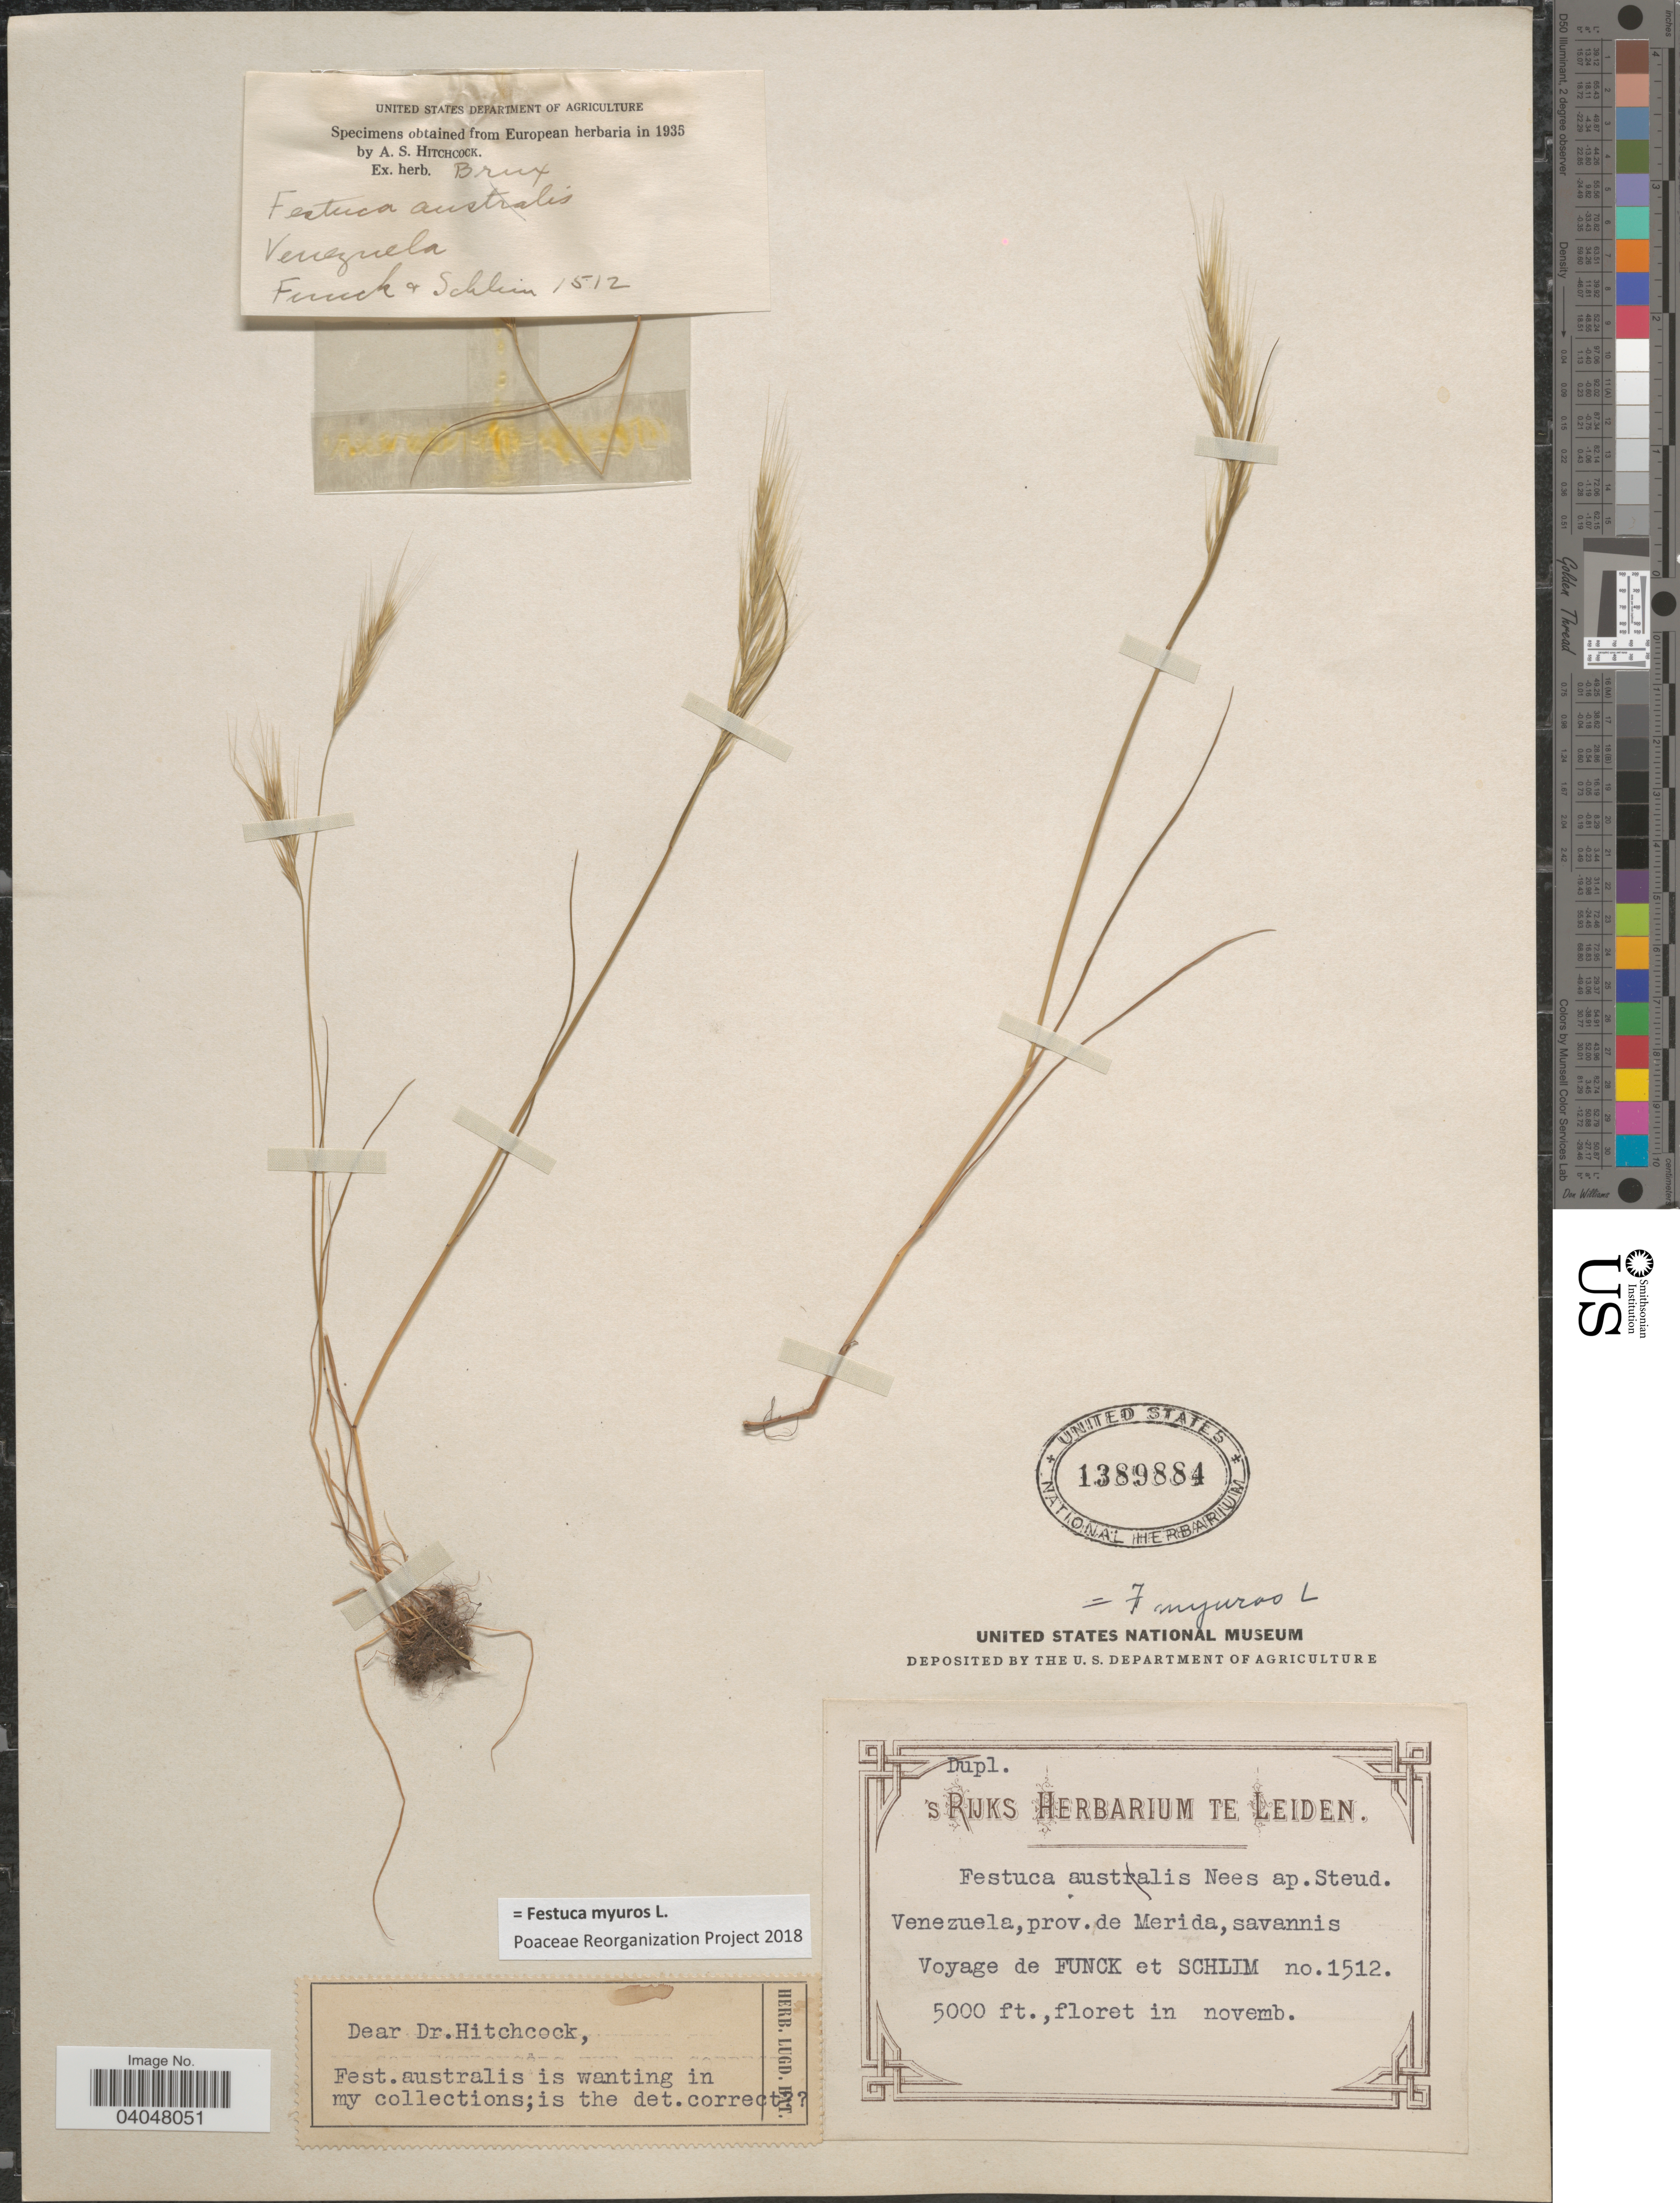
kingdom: Plantae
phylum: Tracheophyta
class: Liliopsida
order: Poales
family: Poaceae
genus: Festuca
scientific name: Festuca myuros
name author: L.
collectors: -. Funck & Schlim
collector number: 1512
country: Venezuela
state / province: Merida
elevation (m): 1524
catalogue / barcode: US 1389884